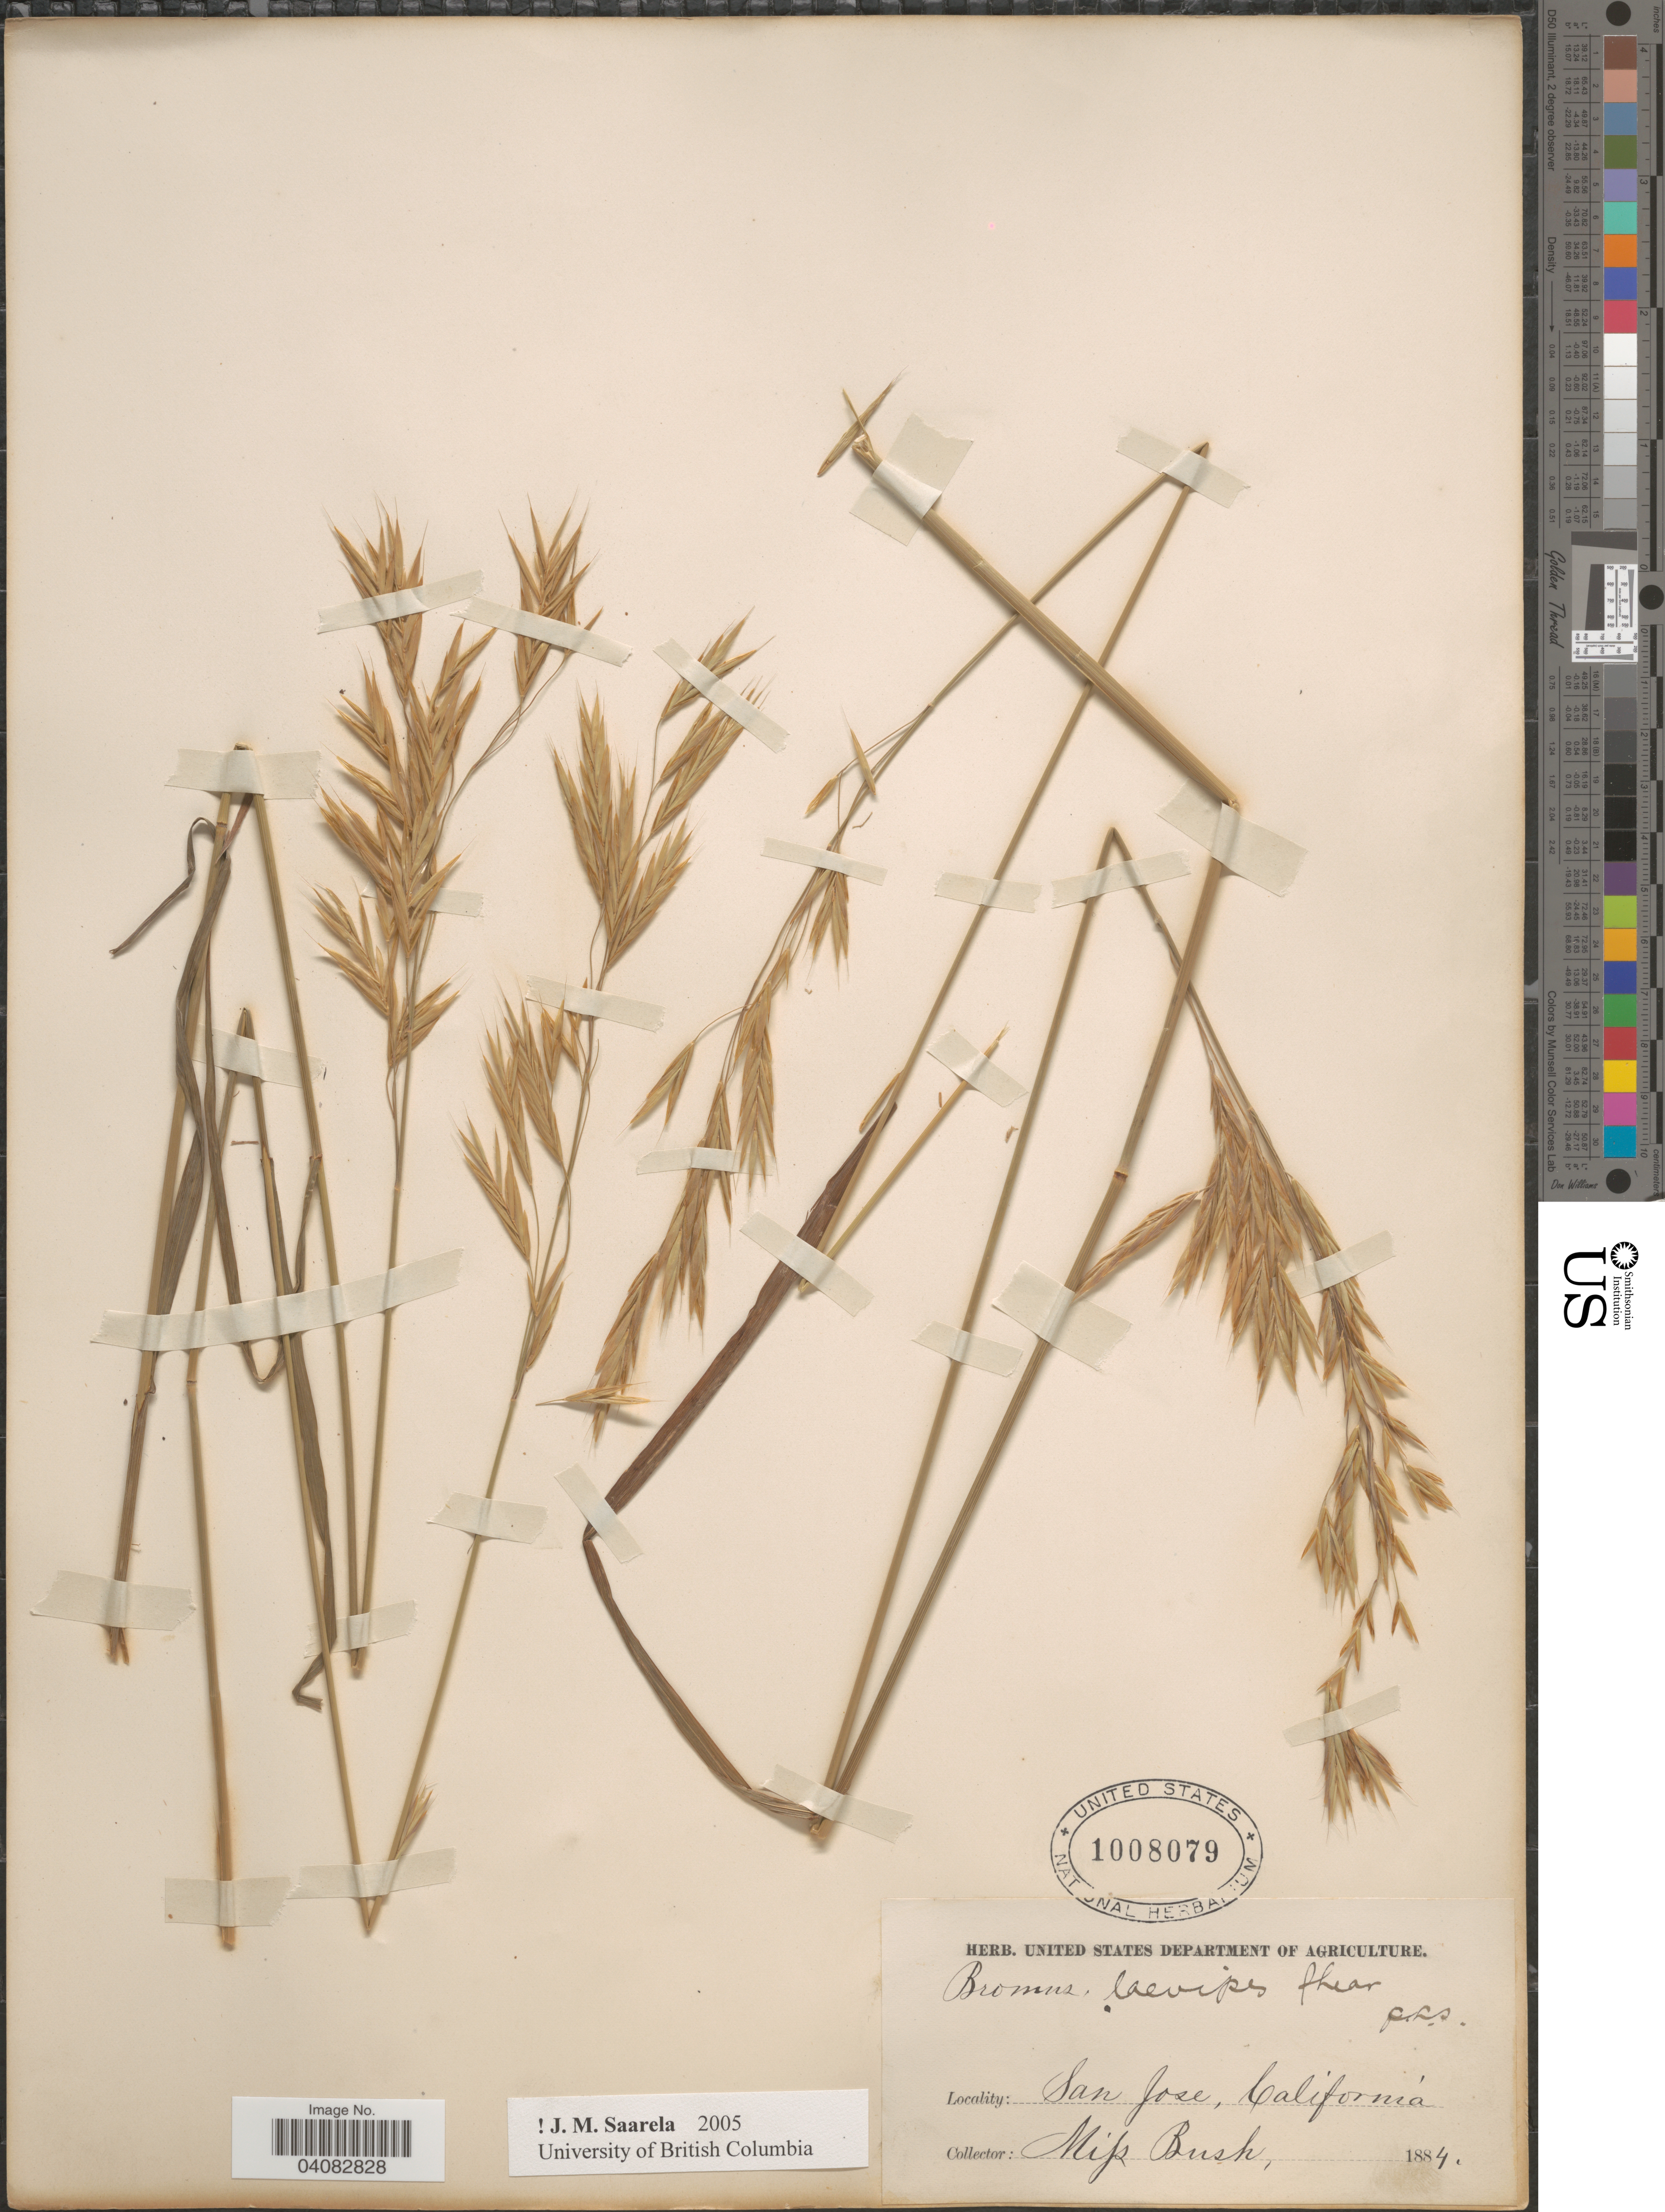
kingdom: Plantae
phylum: Tracheophyta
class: Liliopsida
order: Poales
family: Poaceae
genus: Bromus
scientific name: Bromus laevipes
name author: Shear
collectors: Bush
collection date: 1884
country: United States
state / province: California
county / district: Santa Clara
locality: San Jose.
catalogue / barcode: US 1008079